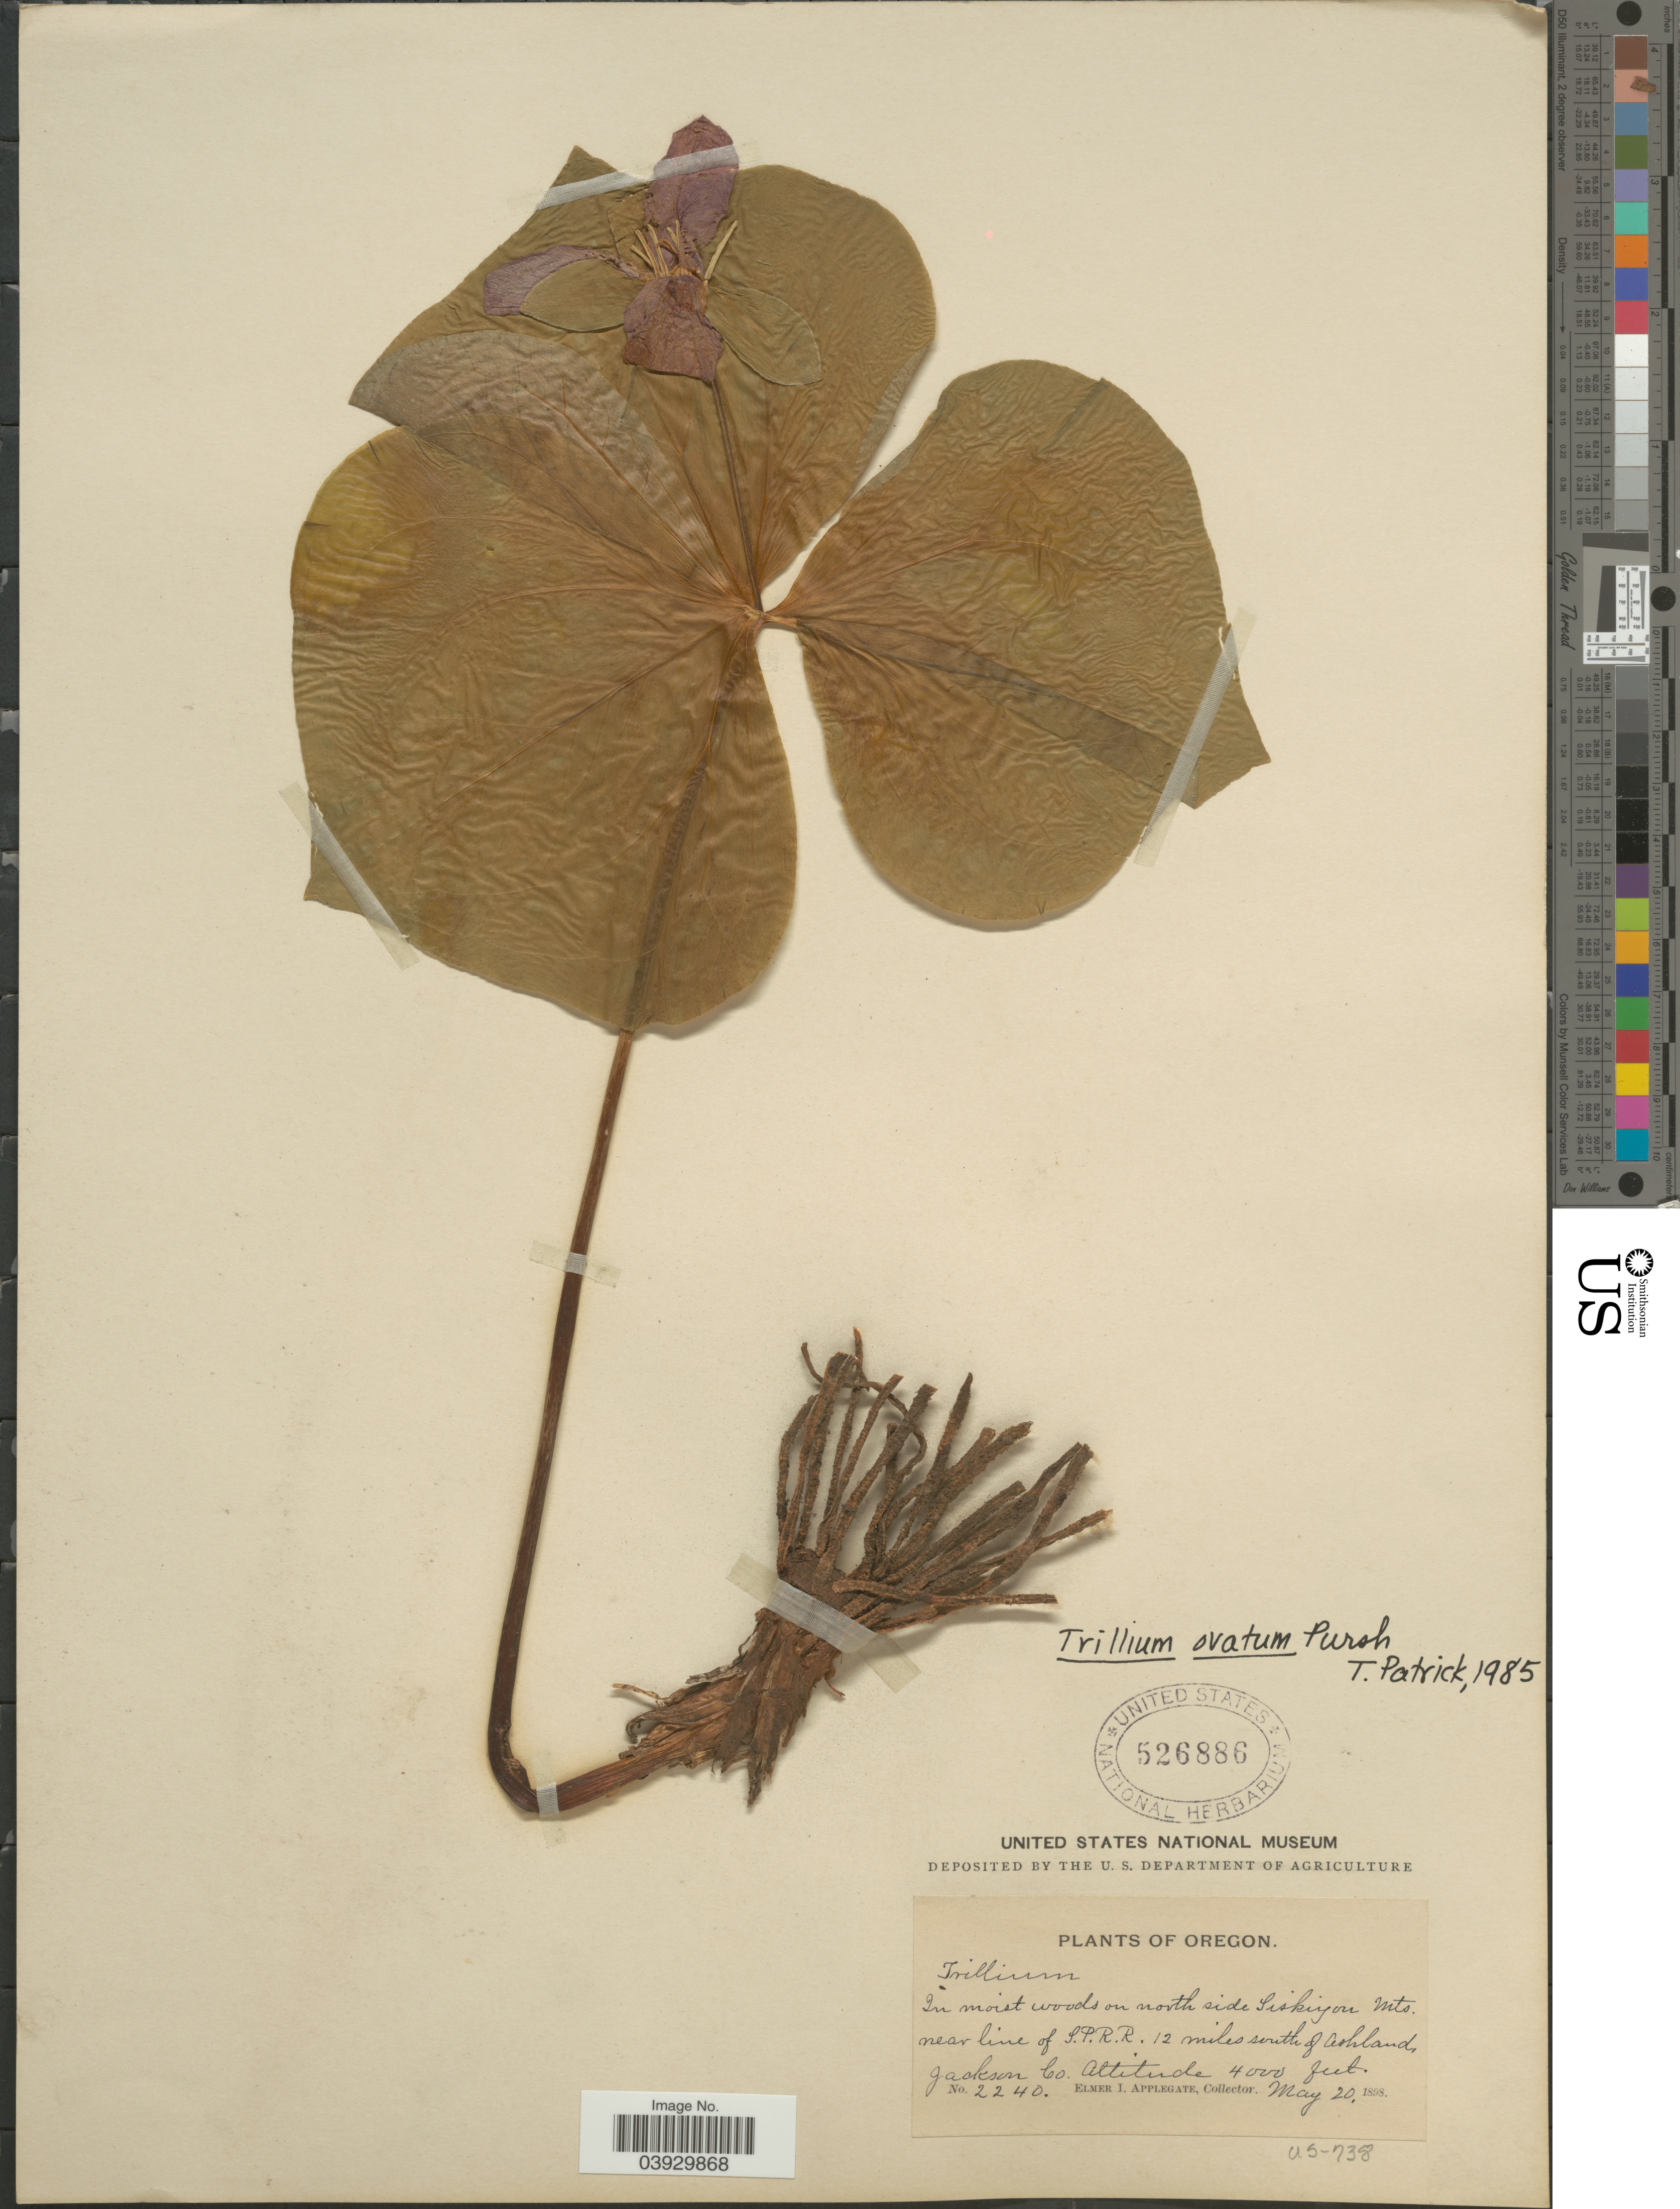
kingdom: Plantae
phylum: Tracheophyta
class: Liliopsida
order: Liliales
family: Melanthiaceae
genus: Trillium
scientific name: Trillium ovatum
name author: Pursh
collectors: E. I. Applegate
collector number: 2240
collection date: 1898-05-20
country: United States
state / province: Oregon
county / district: Jackson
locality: In moist woods on north side Siskiyou Mts. near line of S. P. R. R. 12 miles south of Ashland, Jackson Co.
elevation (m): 1219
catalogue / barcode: US 526886